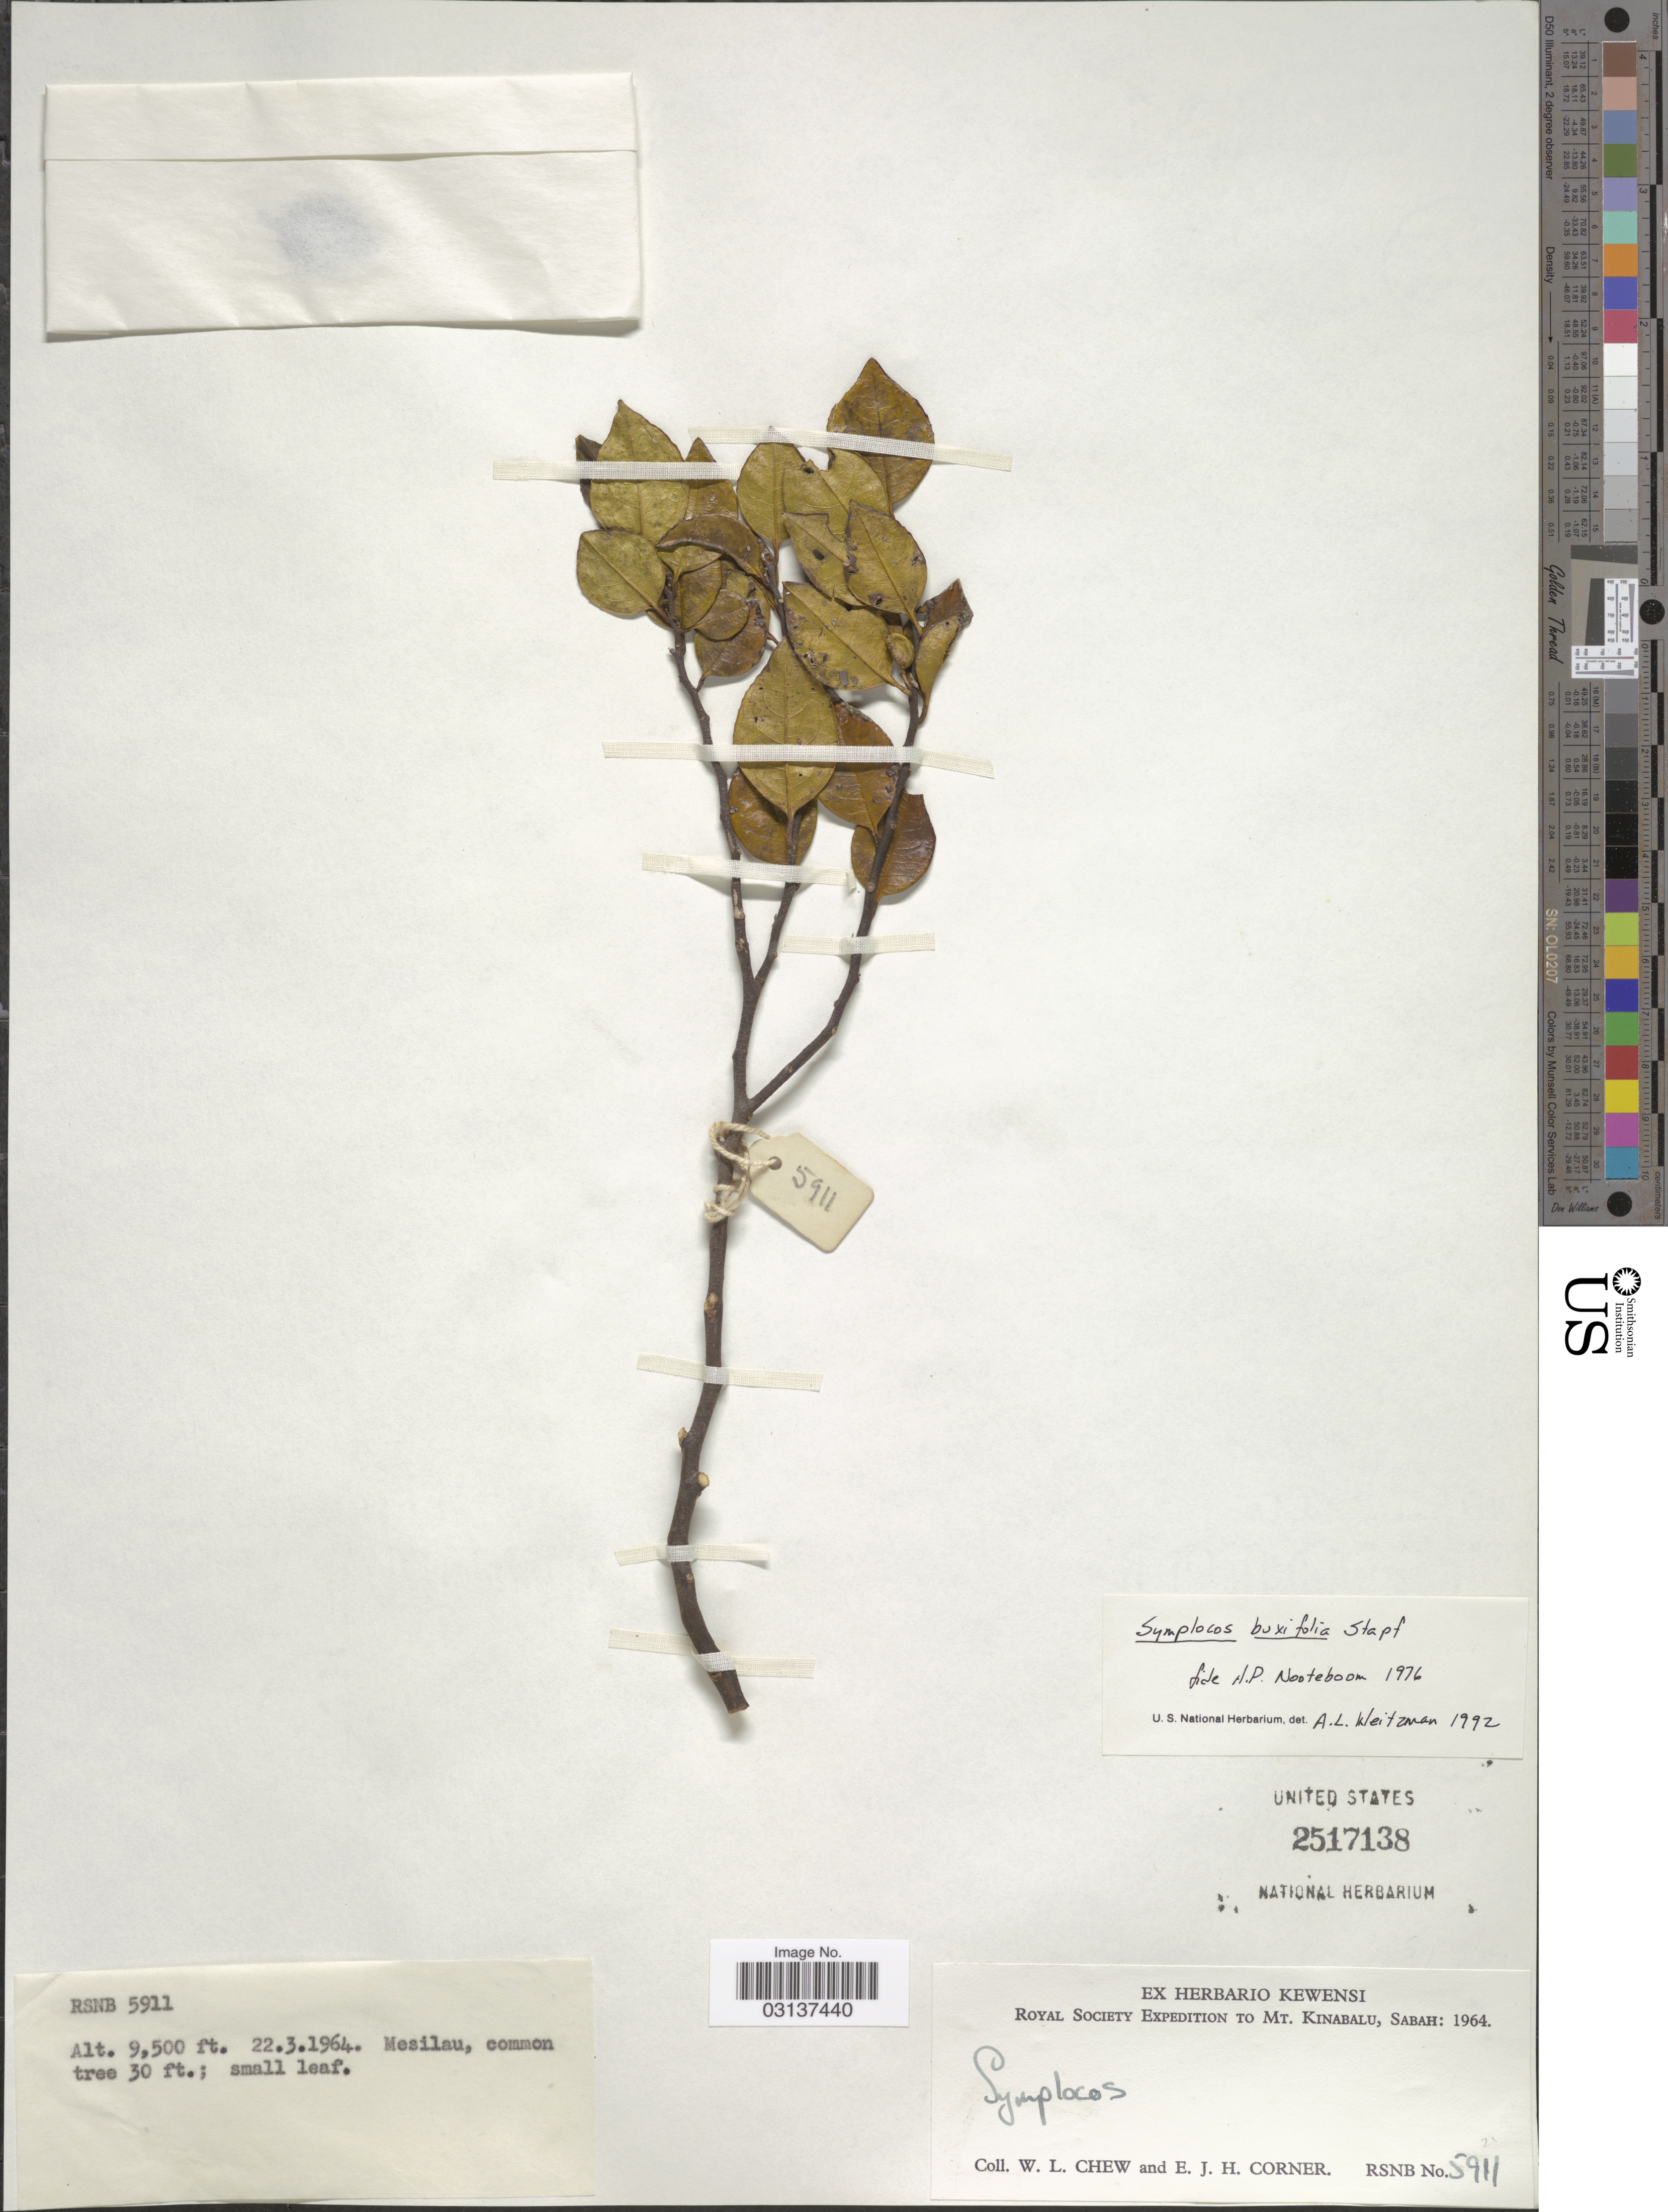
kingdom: Plantae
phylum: Tracheophyta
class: Magnoliopsida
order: Ericales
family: Symplocaceae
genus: Symplocos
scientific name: Symplocos buxifolia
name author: Stapf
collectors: W. Chew & E. Corner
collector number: RSNB5911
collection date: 1964-03-22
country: Malaysia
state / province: Sabah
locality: Mt. Kinabalu, Mesilau.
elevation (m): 2896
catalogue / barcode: US 2517138